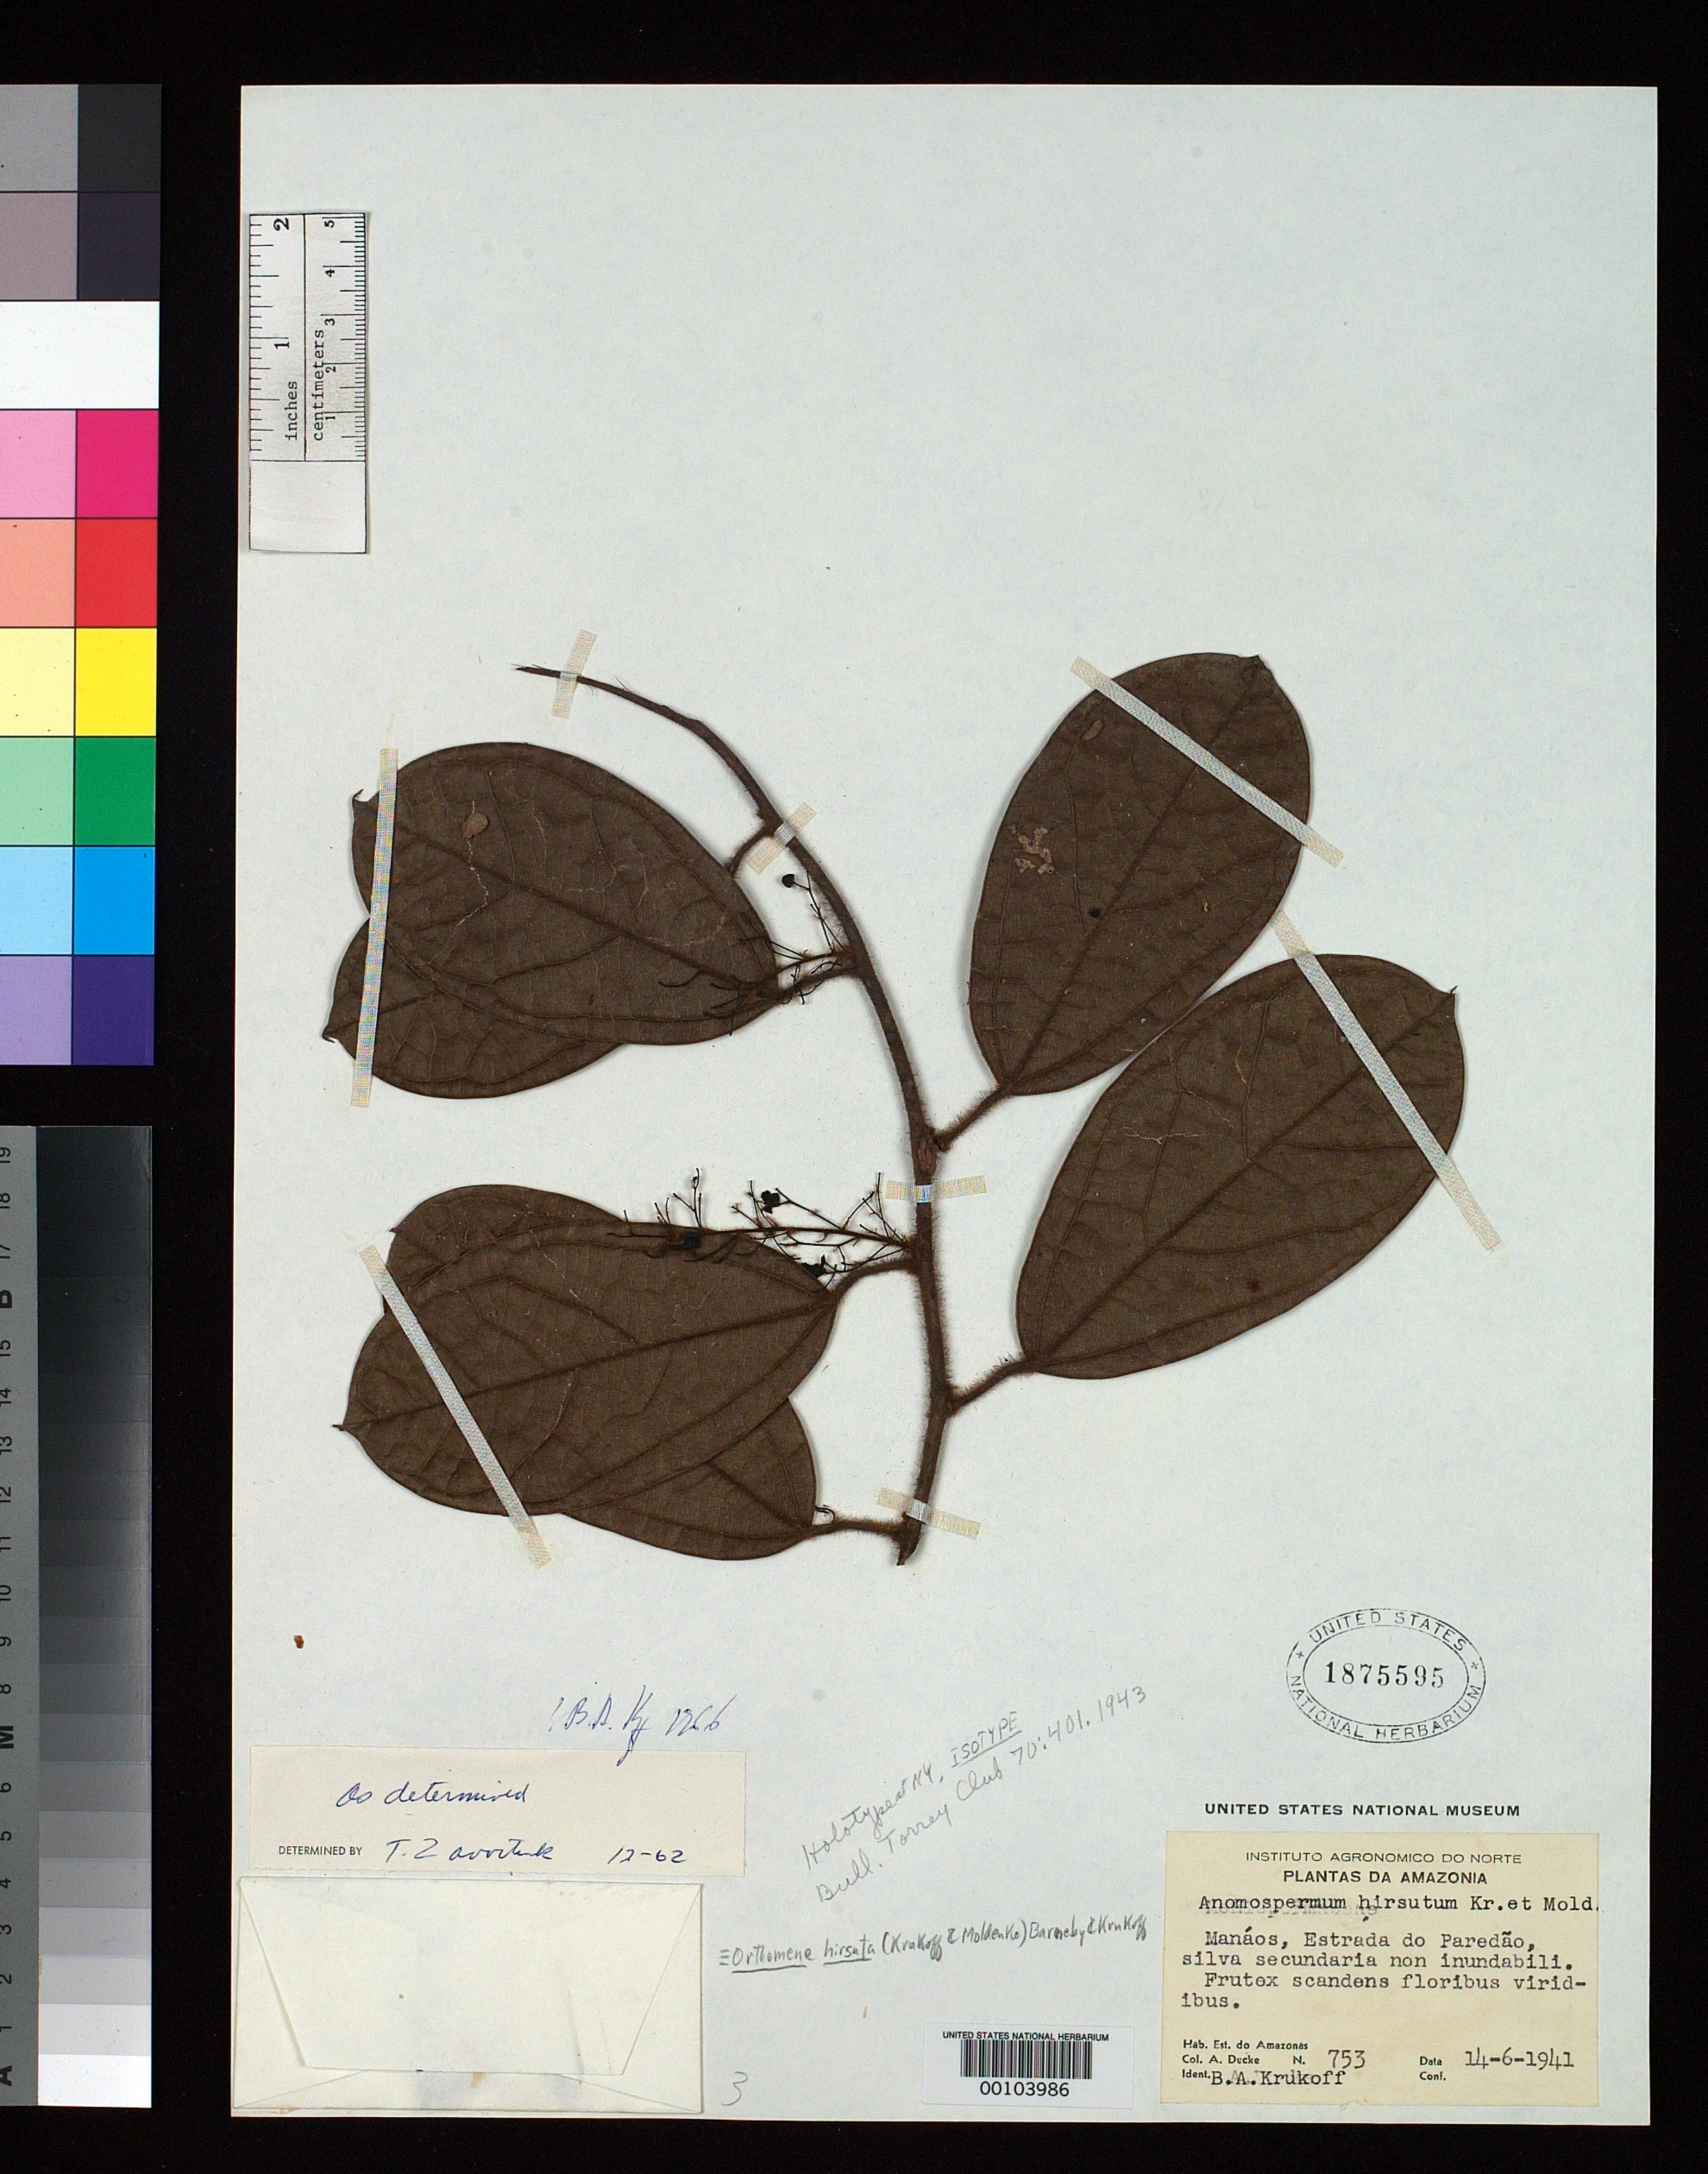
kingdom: Plantae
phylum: Tracheophyta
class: Magnoliopsida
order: Ranunculales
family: Menispermaceae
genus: Anomospermum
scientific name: Anomospermum hirsutum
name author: Krukoff & Moldenke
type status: Isotype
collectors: A. Ducke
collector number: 753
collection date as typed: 14 Jun 1941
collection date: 1941-06-14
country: Brazil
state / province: Amazonas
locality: Manaos.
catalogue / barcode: US 1875595